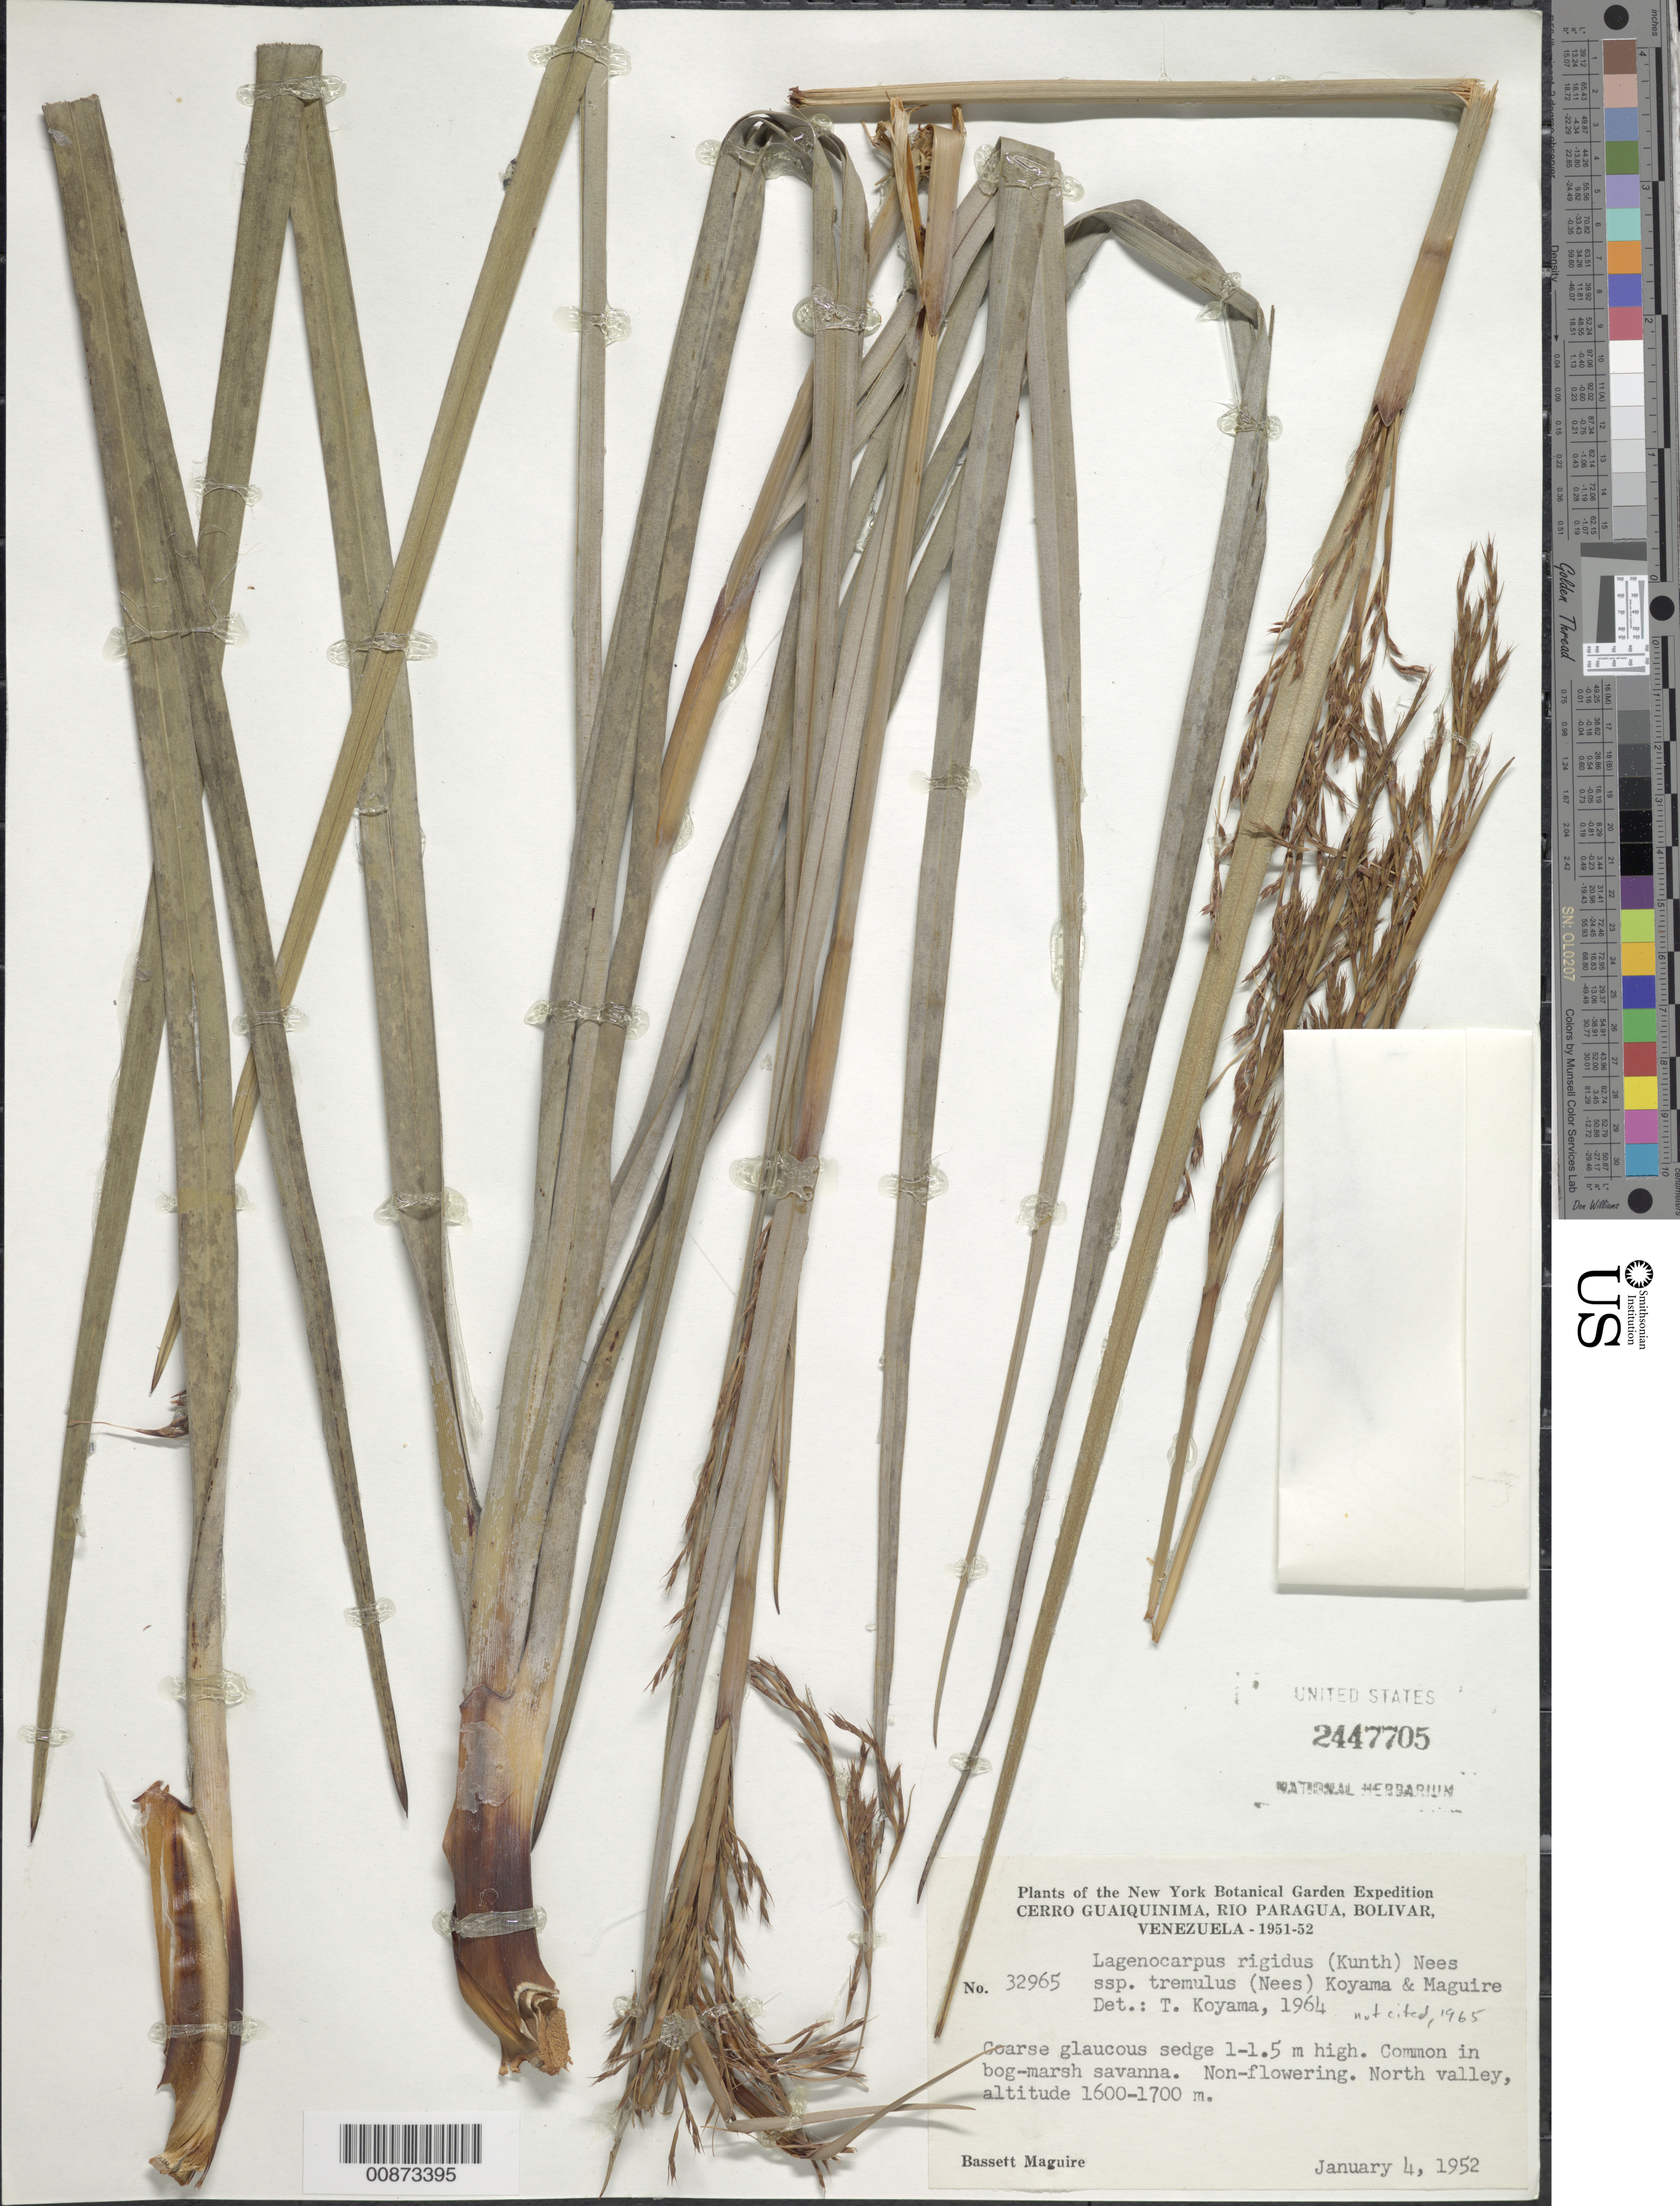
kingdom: Plantae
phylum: Tracheophyta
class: Liliopsida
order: Poales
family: Cyperaceae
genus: Lagenocarpus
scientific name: Lagenocarpus rigidus subsp. tremulus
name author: (Nees) T. Koyama & Maguire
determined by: Koyama, Tetsuo M.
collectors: B. Maguire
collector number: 32965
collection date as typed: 4-Jan-52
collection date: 1952-01-04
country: Venezuela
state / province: Bolívar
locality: Cerro Guaiquinima, Río Paragua, "North Valley"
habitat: Bog-marsh savanna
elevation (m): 1600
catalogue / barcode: US 2447705